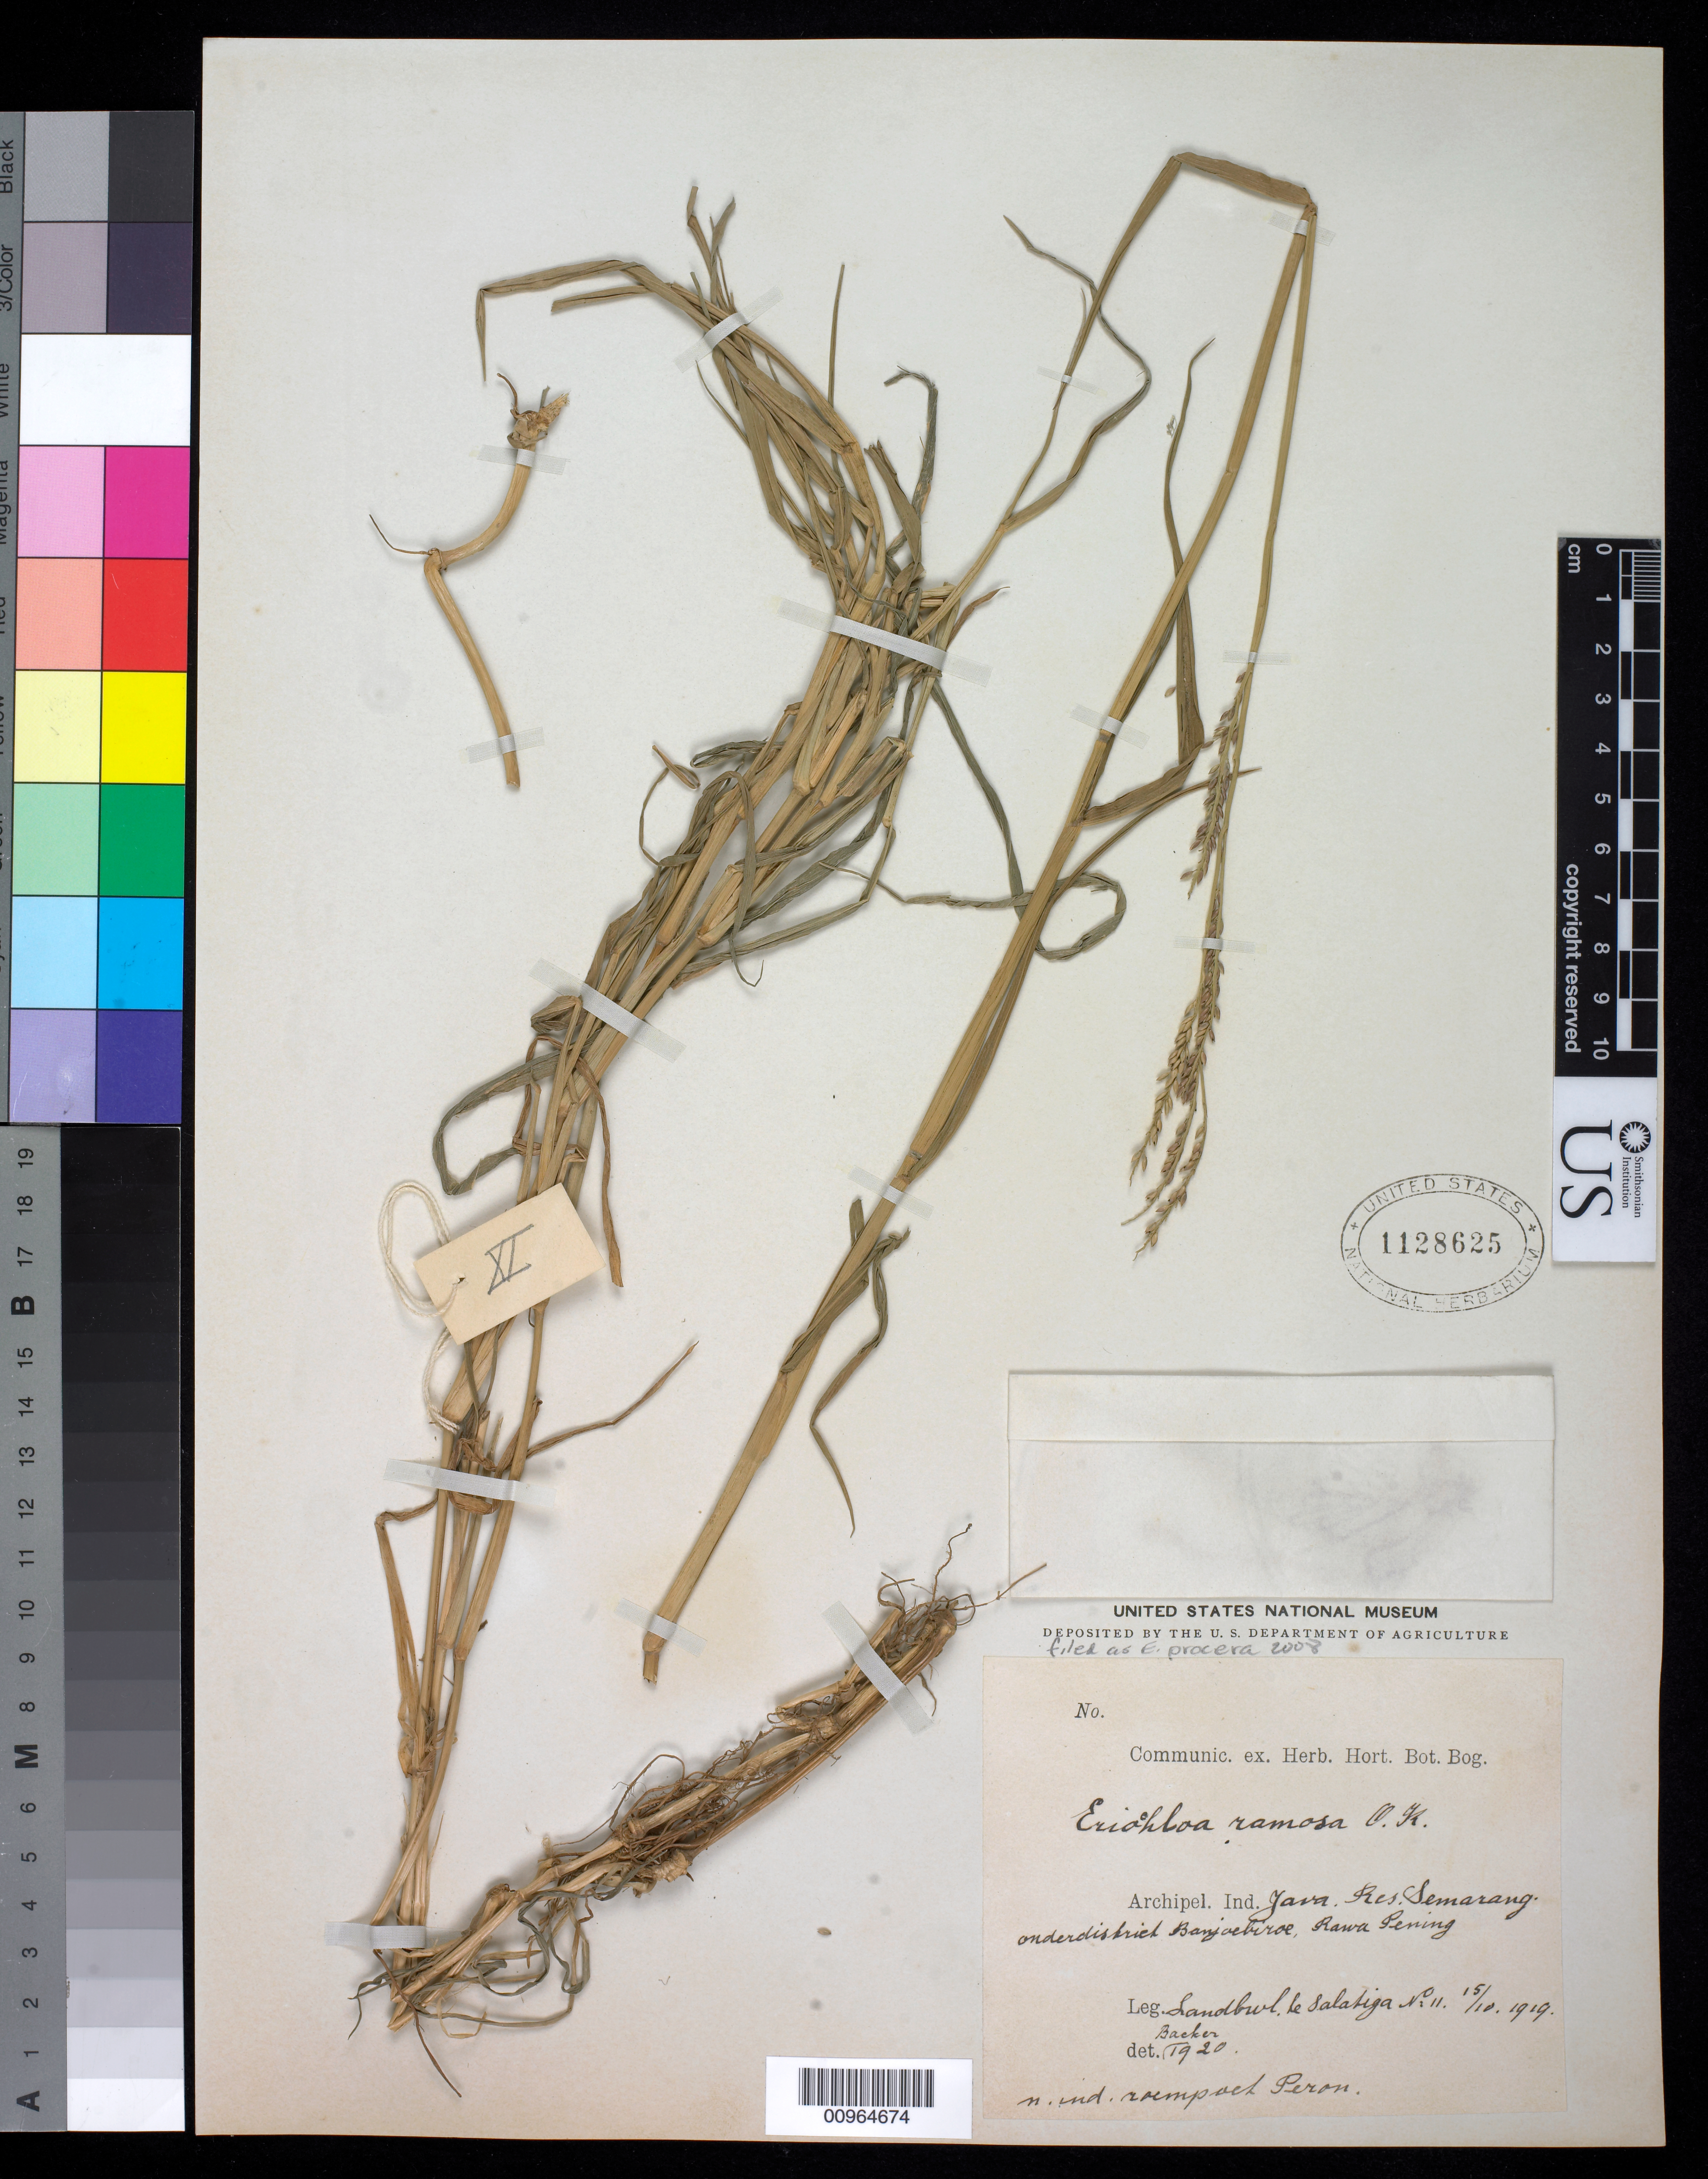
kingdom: Plantae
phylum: Tracheophyta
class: Liliopsida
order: Poales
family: Poaceae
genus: Eriochloa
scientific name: Eriochloa procera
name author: (Retz.) C.E. Hubb.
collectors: Landbrol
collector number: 11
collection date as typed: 15 Nov 1919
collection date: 1919-11-15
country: Indonesia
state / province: Java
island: Java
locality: Res. Semarang. onderdisbriel Banjoebiroe, Rawa Pening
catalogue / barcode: US 1128625